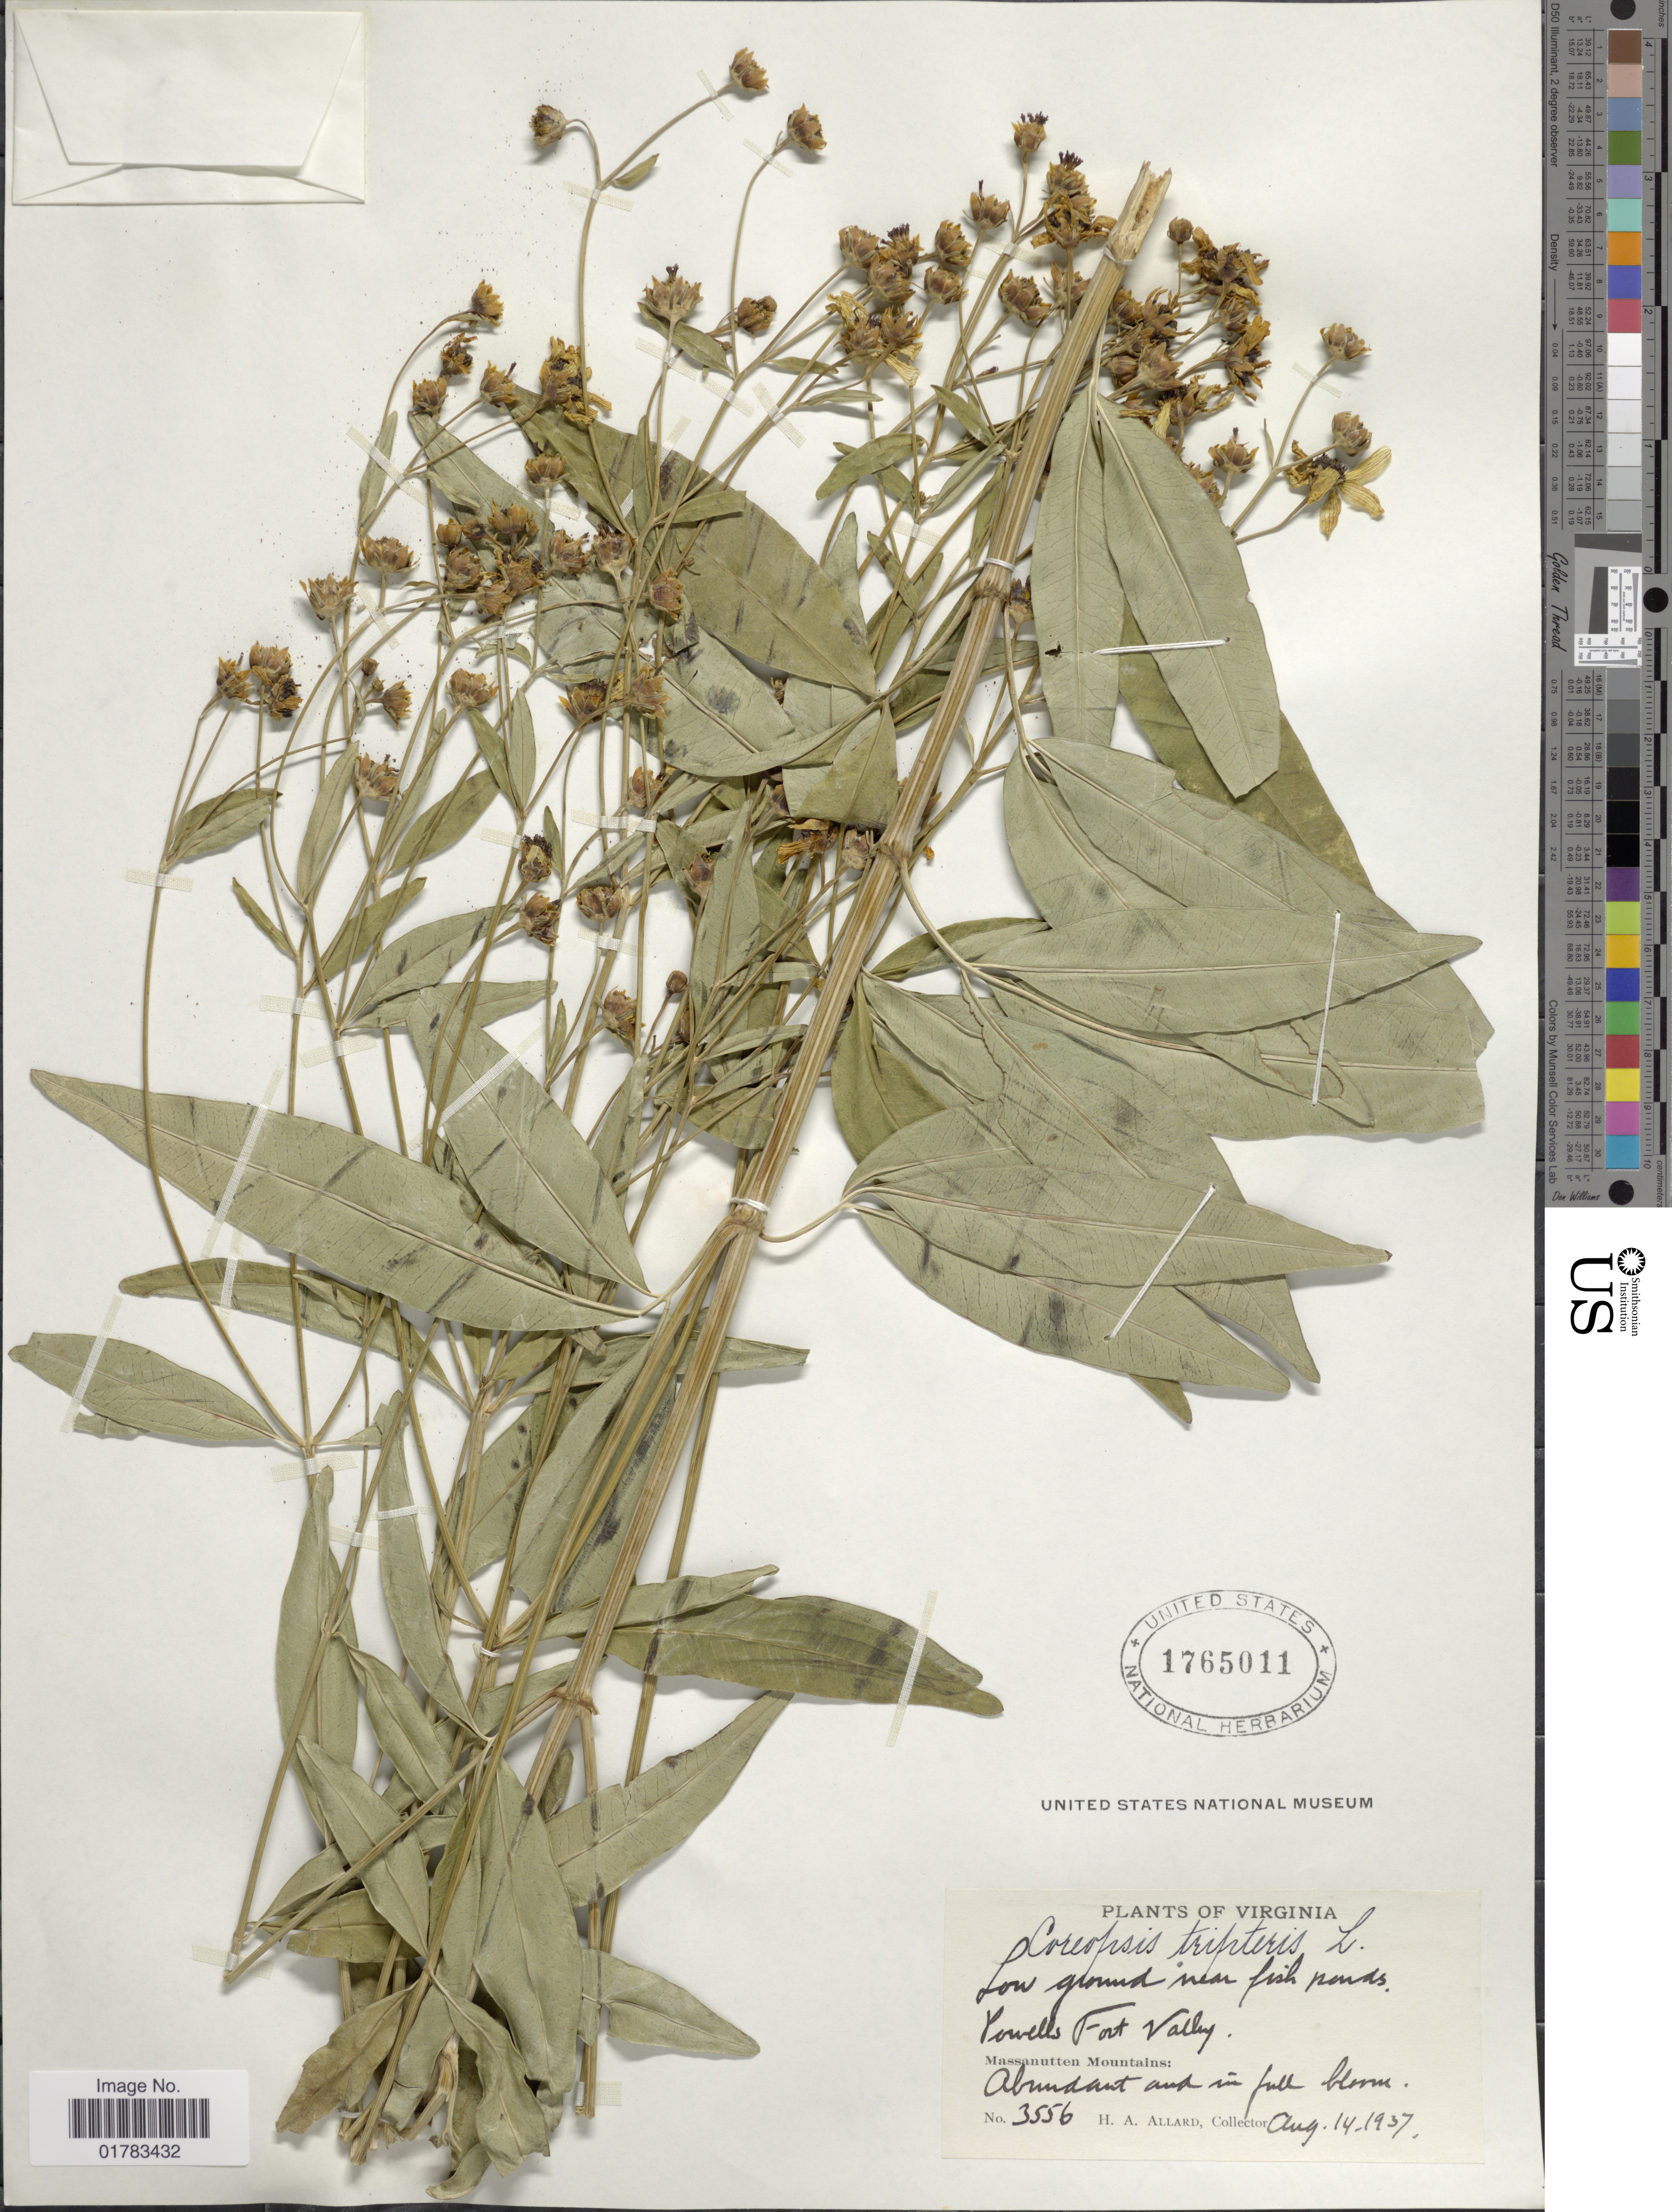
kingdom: Plantae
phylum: Tracheophyta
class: Magnoliopsida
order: Asterales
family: Asteraceae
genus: Coreopsis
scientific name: Coreopsis tripteris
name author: L.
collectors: H. A. Allard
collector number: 3556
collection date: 1937-08-14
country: United States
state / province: Virginia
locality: Low ground near fish ponds, powells Fort Valley, Massanutten Mountains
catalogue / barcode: US 1765011